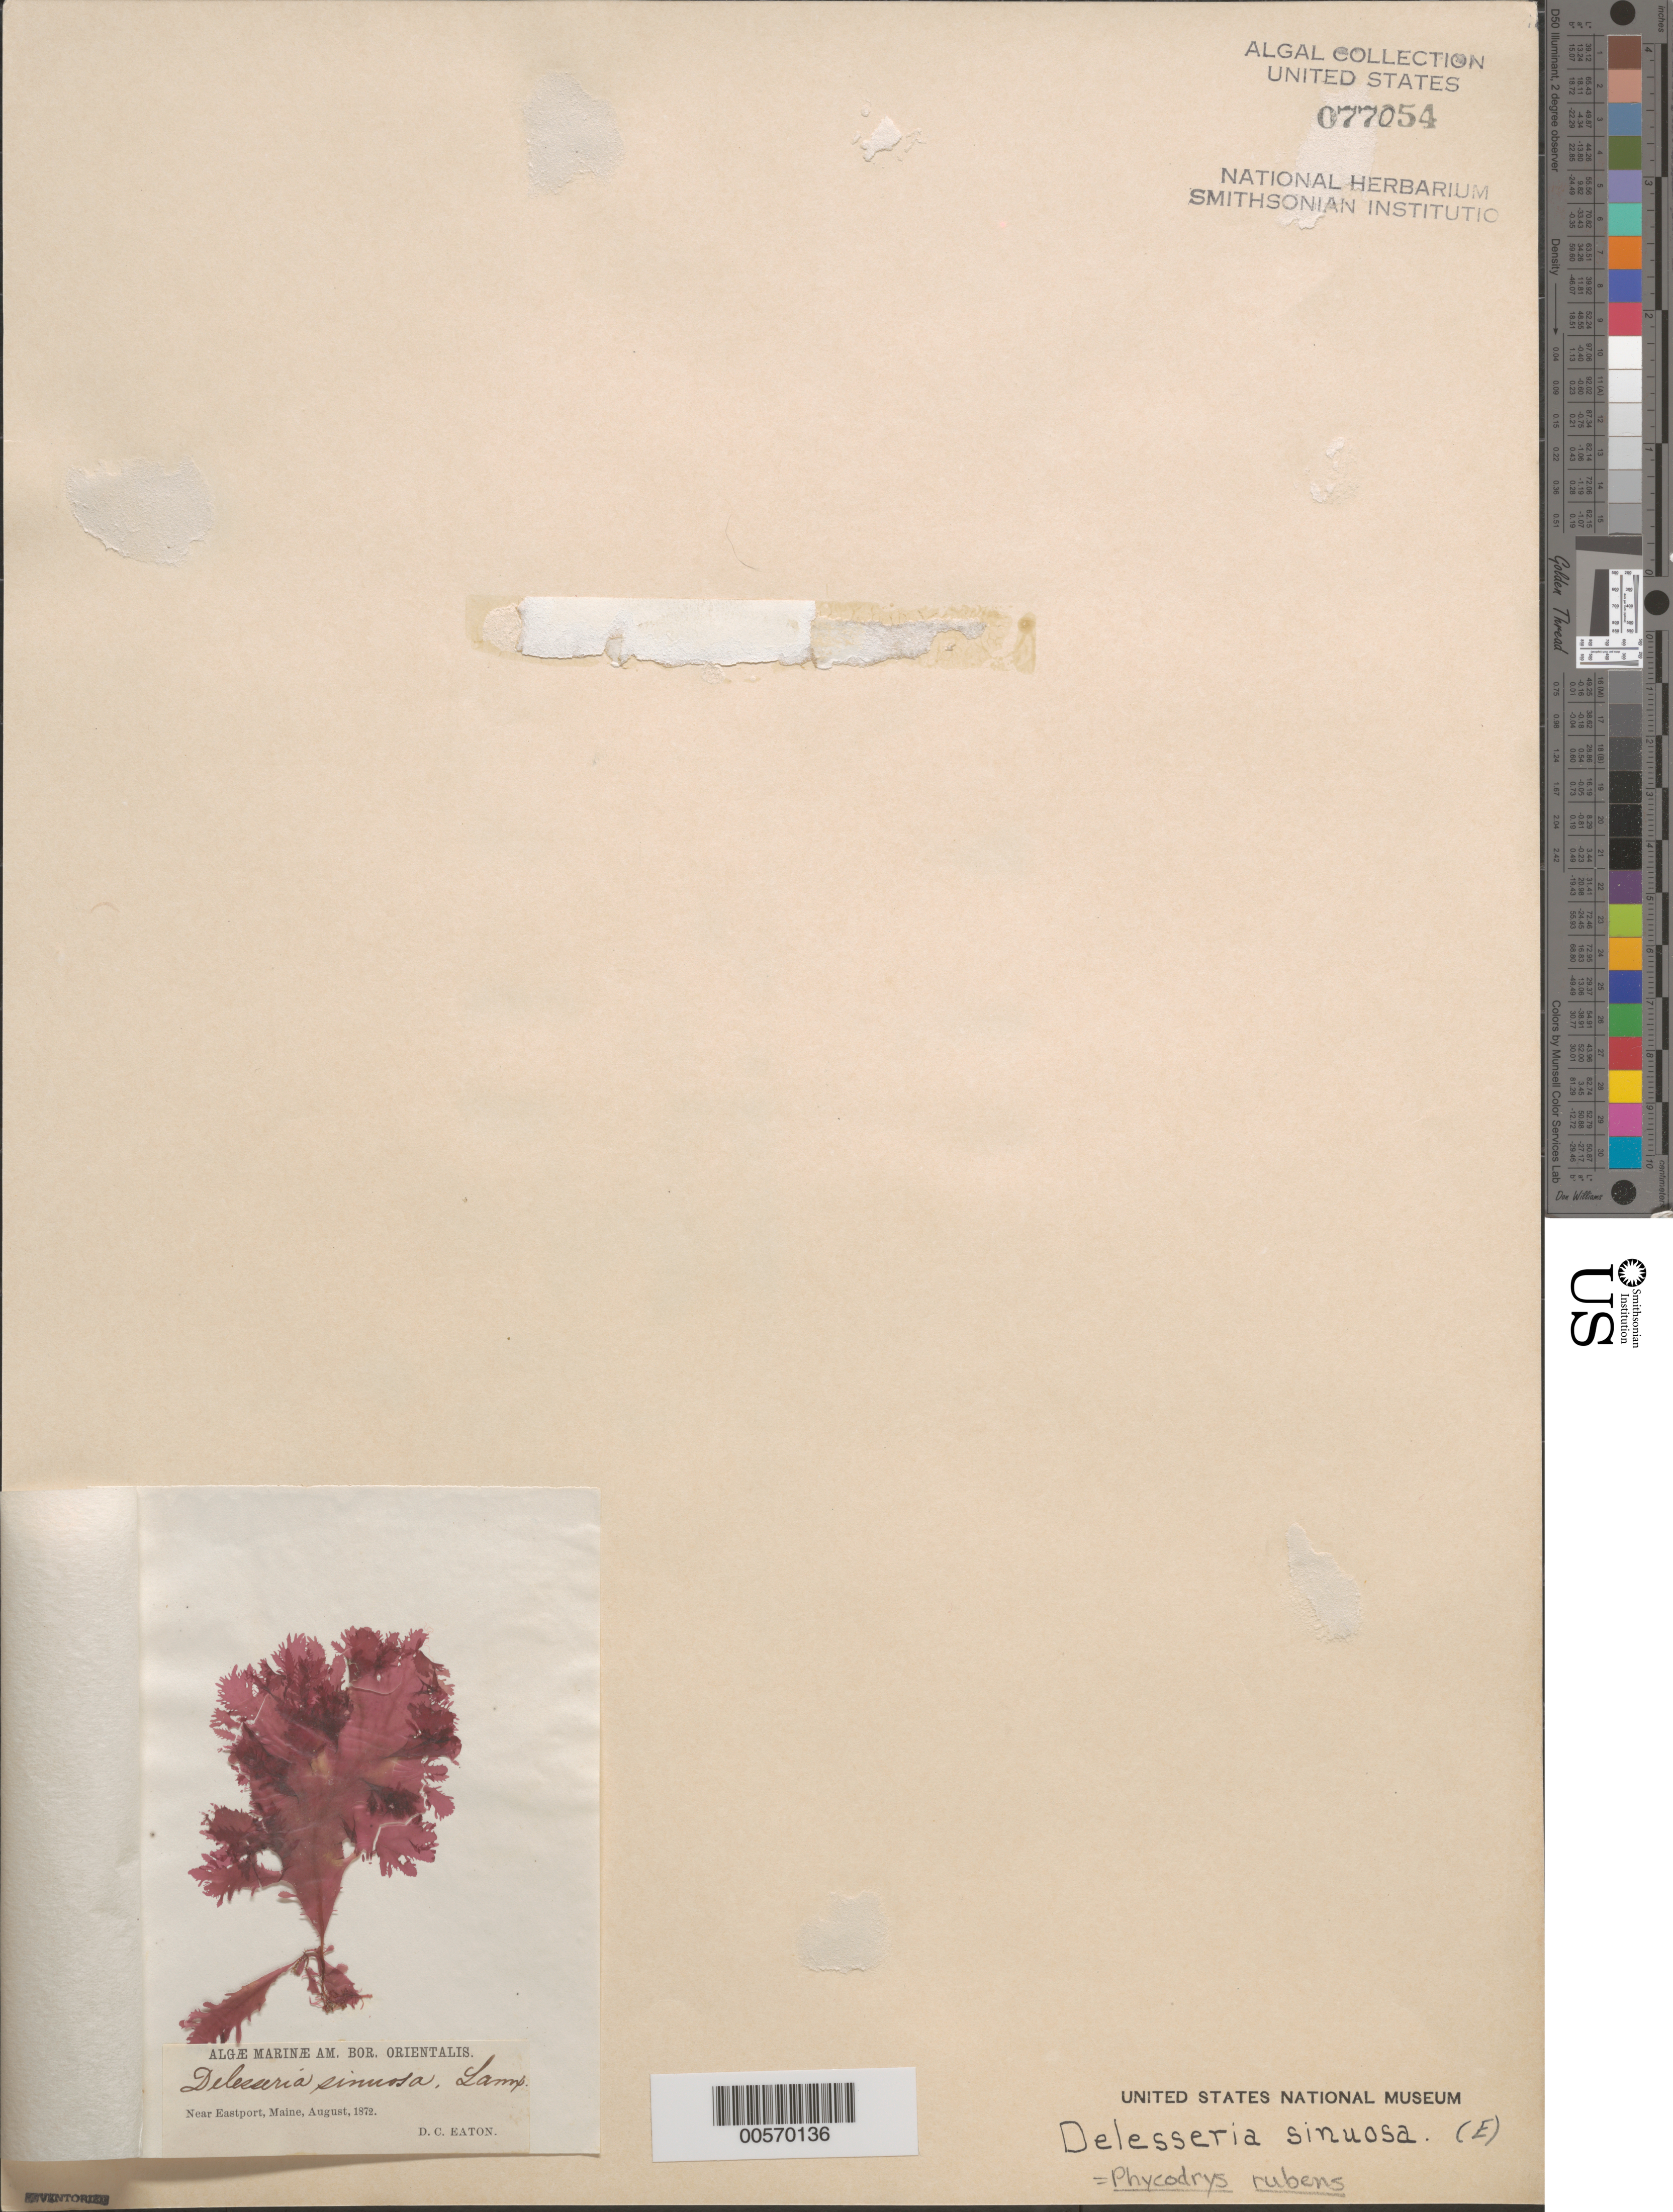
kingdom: Plantae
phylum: Rhodophyta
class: Florideophyceae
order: Ceramiales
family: Delesseriaceae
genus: Phycodrys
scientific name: Phycodrys rubens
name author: (L.) Batters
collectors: D. C. Eaton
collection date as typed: Aug 1872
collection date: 1872-08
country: United States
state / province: Maine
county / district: Washington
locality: Near Eastport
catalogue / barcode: US 77054